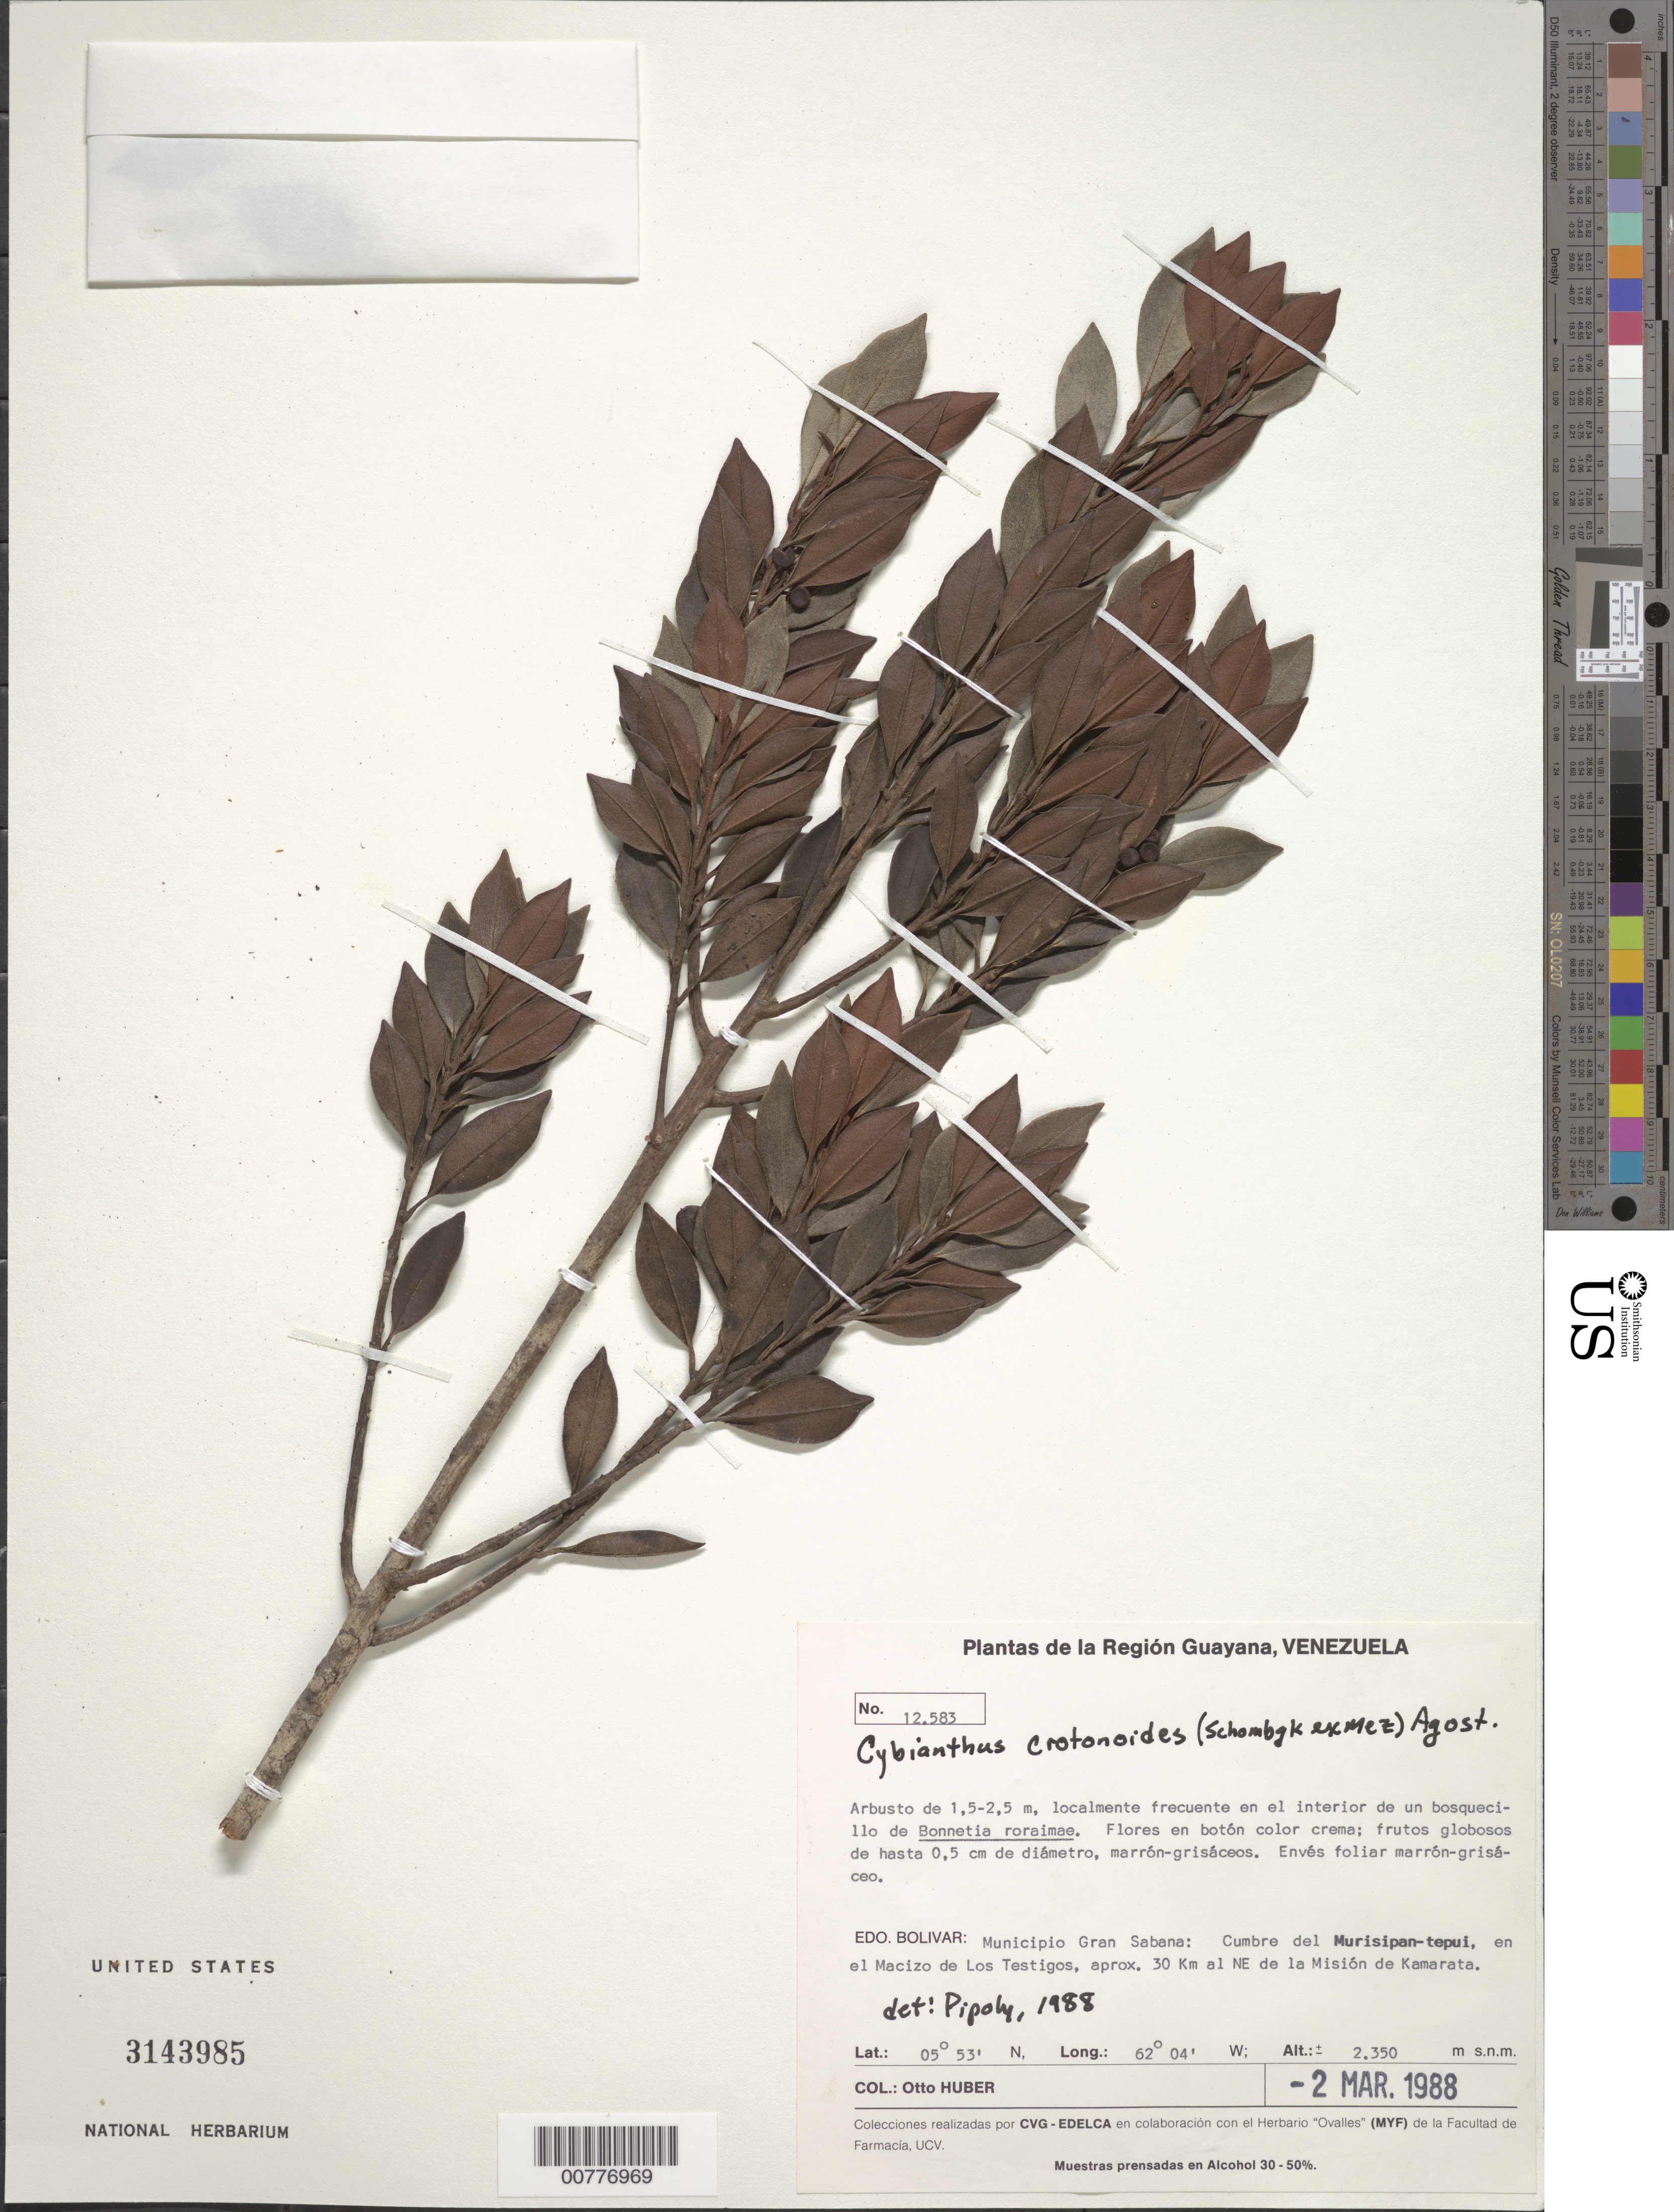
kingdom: Plantae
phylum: Tracheophyta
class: Magnoliopsida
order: Ericales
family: Primulaceae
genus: Cybianthus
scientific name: Cybianthus crotonoides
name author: (M.R. Schomb. ex Mez) G. Agostini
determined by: Pipoly, J. J., III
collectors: O. Huber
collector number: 12583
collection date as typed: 2-Mar-88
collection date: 1988-03-02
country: Venezuela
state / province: Bolívar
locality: Mun. Gran Sabana, Murisipan-tepuí, en el Macizo de Los Testigos, 30 km NE de la Misión de Kamarata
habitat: Interior de un bosquecillo de Bonnetia roraimae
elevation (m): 2350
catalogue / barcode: US 3143985